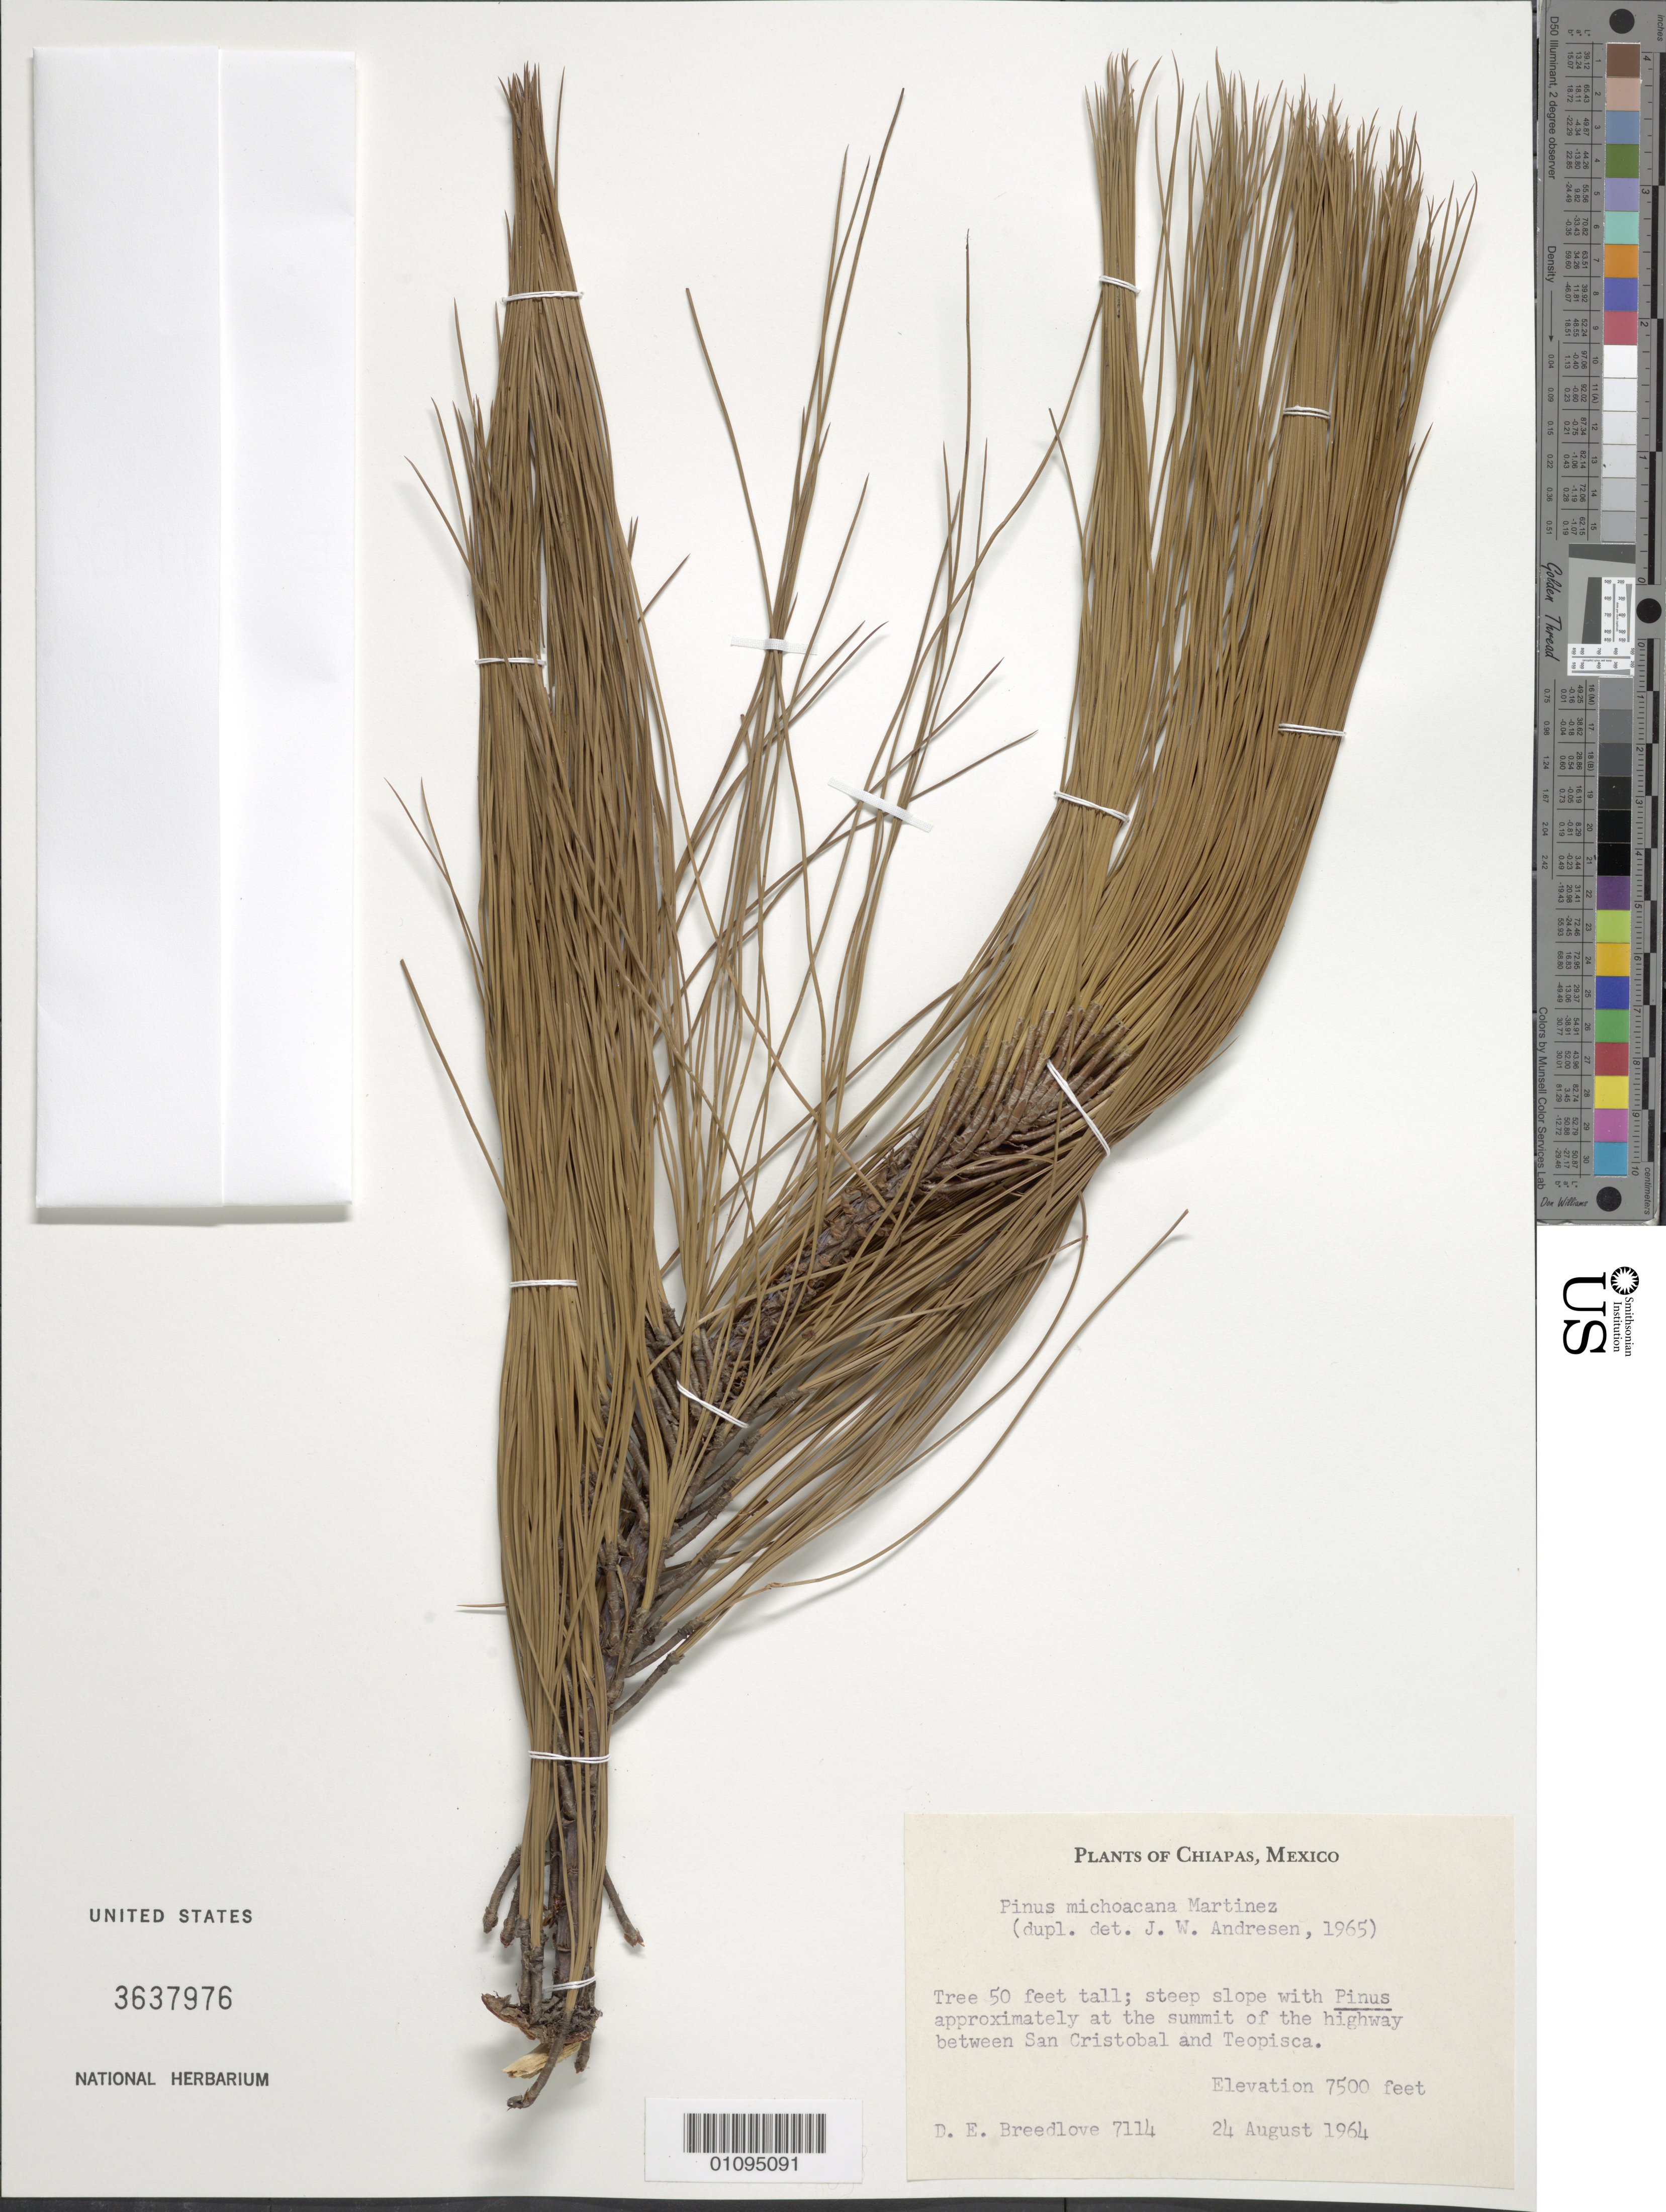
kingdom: Plantae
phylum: Tracheophyta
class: Pinopsida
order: Pinales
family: Pinaceae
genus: Pinus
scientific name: Pinus michoacana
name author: Martínez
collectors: D. E. Breedlove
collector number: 7114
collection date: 1964-08-24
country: Mexico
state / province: Chiapas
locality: Steep slope approximately at the summit of the highway between San Cristobal and Teopisca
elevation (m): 2286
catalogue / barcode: US 3637976